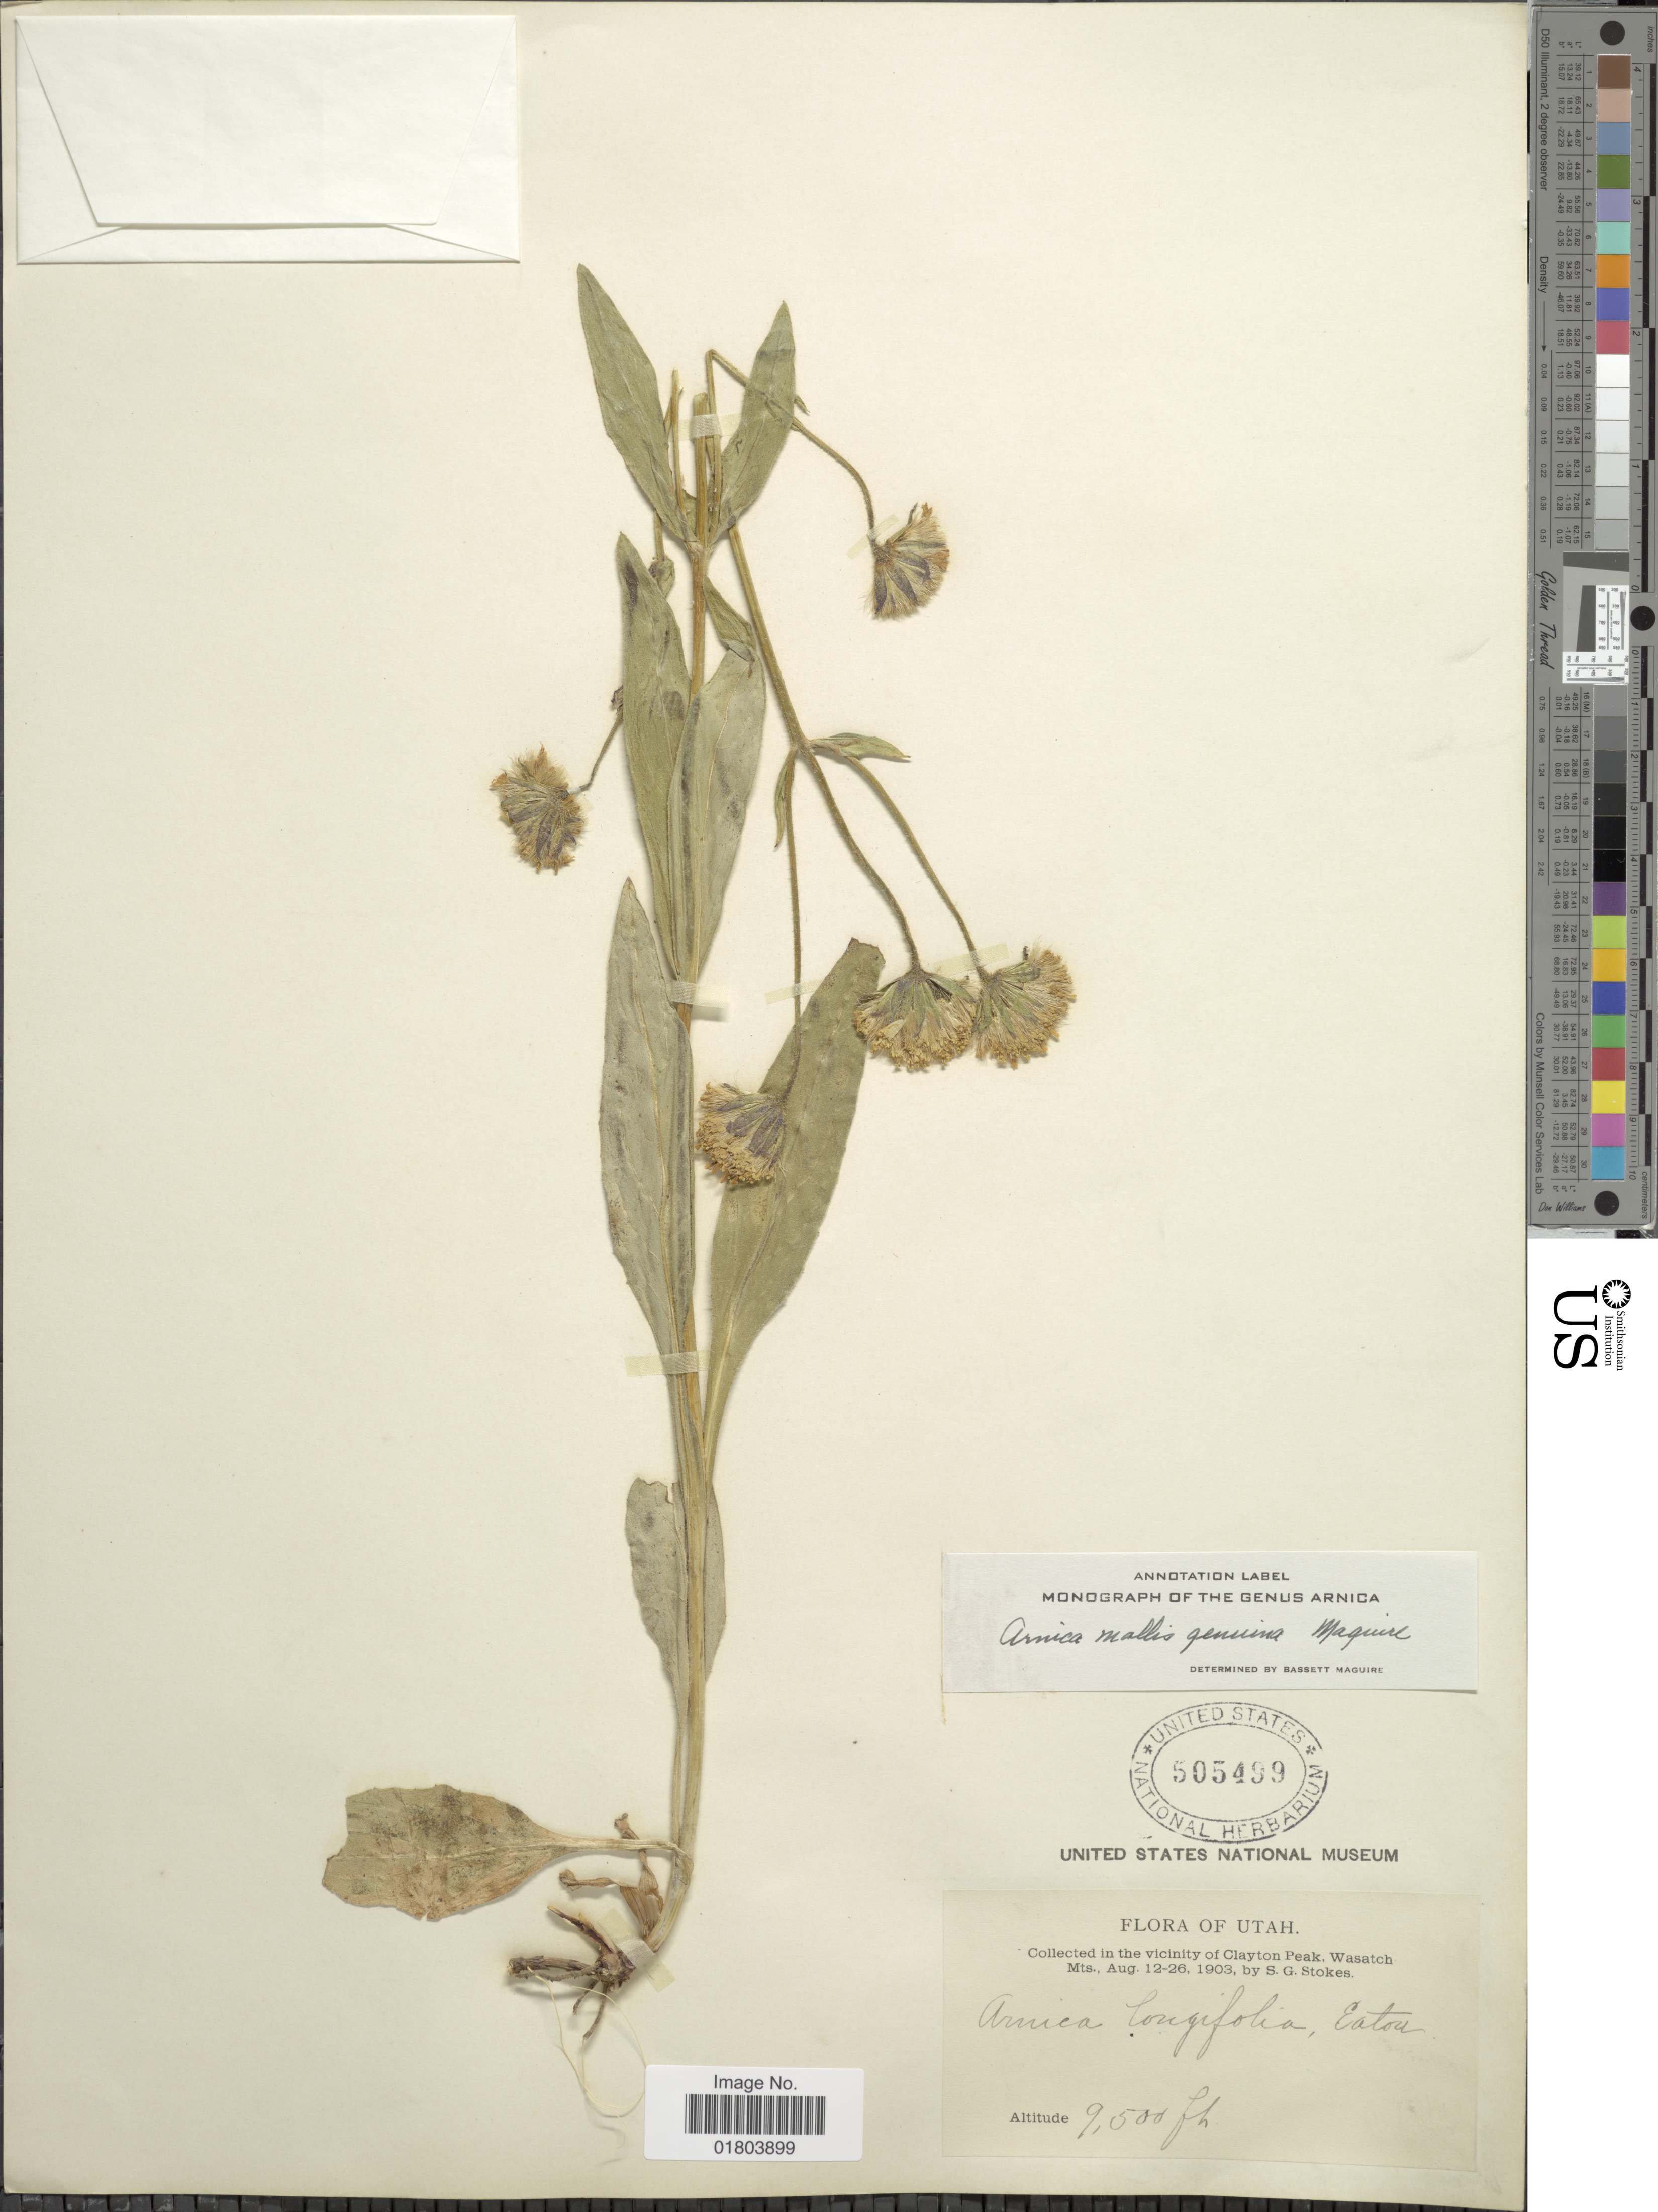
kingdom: Plantae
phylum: Tracheophyta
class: Magnoliopsida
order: Asterales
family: Asteraceae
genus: Arnica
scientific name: Arnica mollis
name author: Hook.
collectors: S. G. Stokes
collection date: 1903-08-12/1903-08-26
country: United States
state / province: Utah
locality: In the vicinity of Clayton Peak, Wasatch Mts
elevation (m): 2896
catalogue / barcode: US 505499